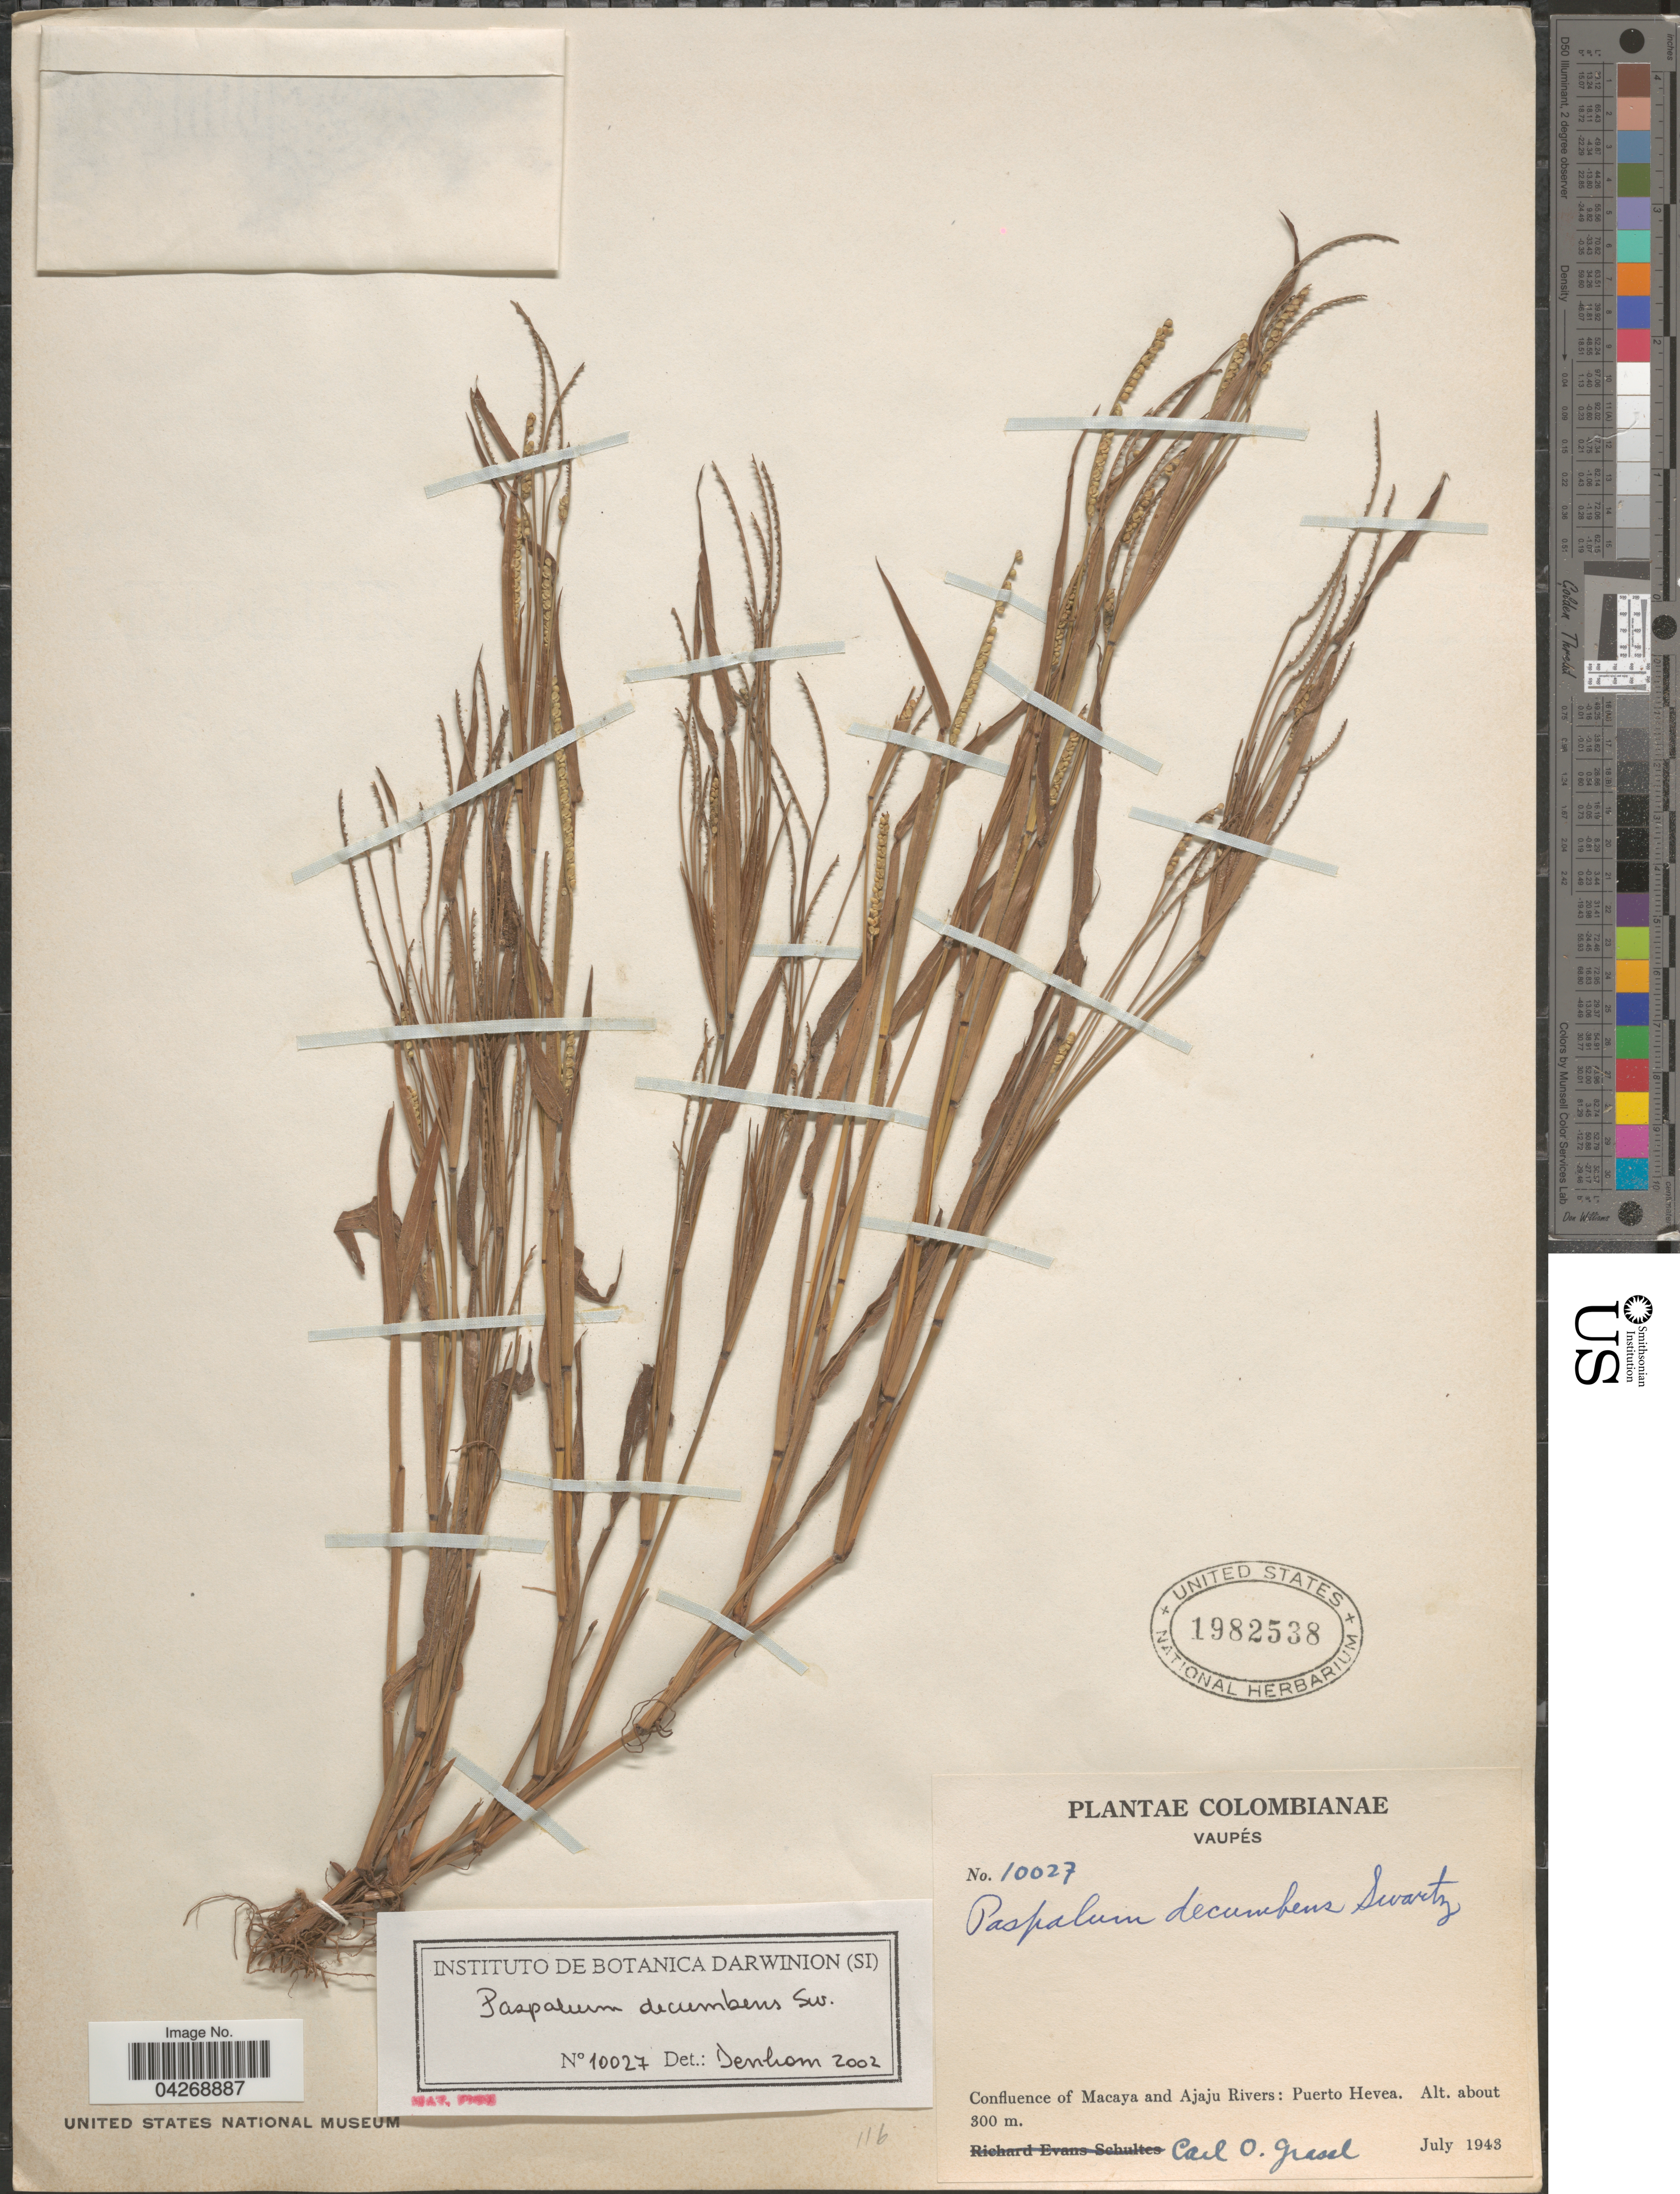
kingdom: Plantae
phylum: Tracheophyta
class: Liliopsida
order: Poales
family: Poaceae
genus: Paspalum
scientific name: Paspalum decumbens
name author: Sw.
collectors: C. Grassl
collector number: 10027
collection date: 1943-07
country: Colombia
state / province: Vaupés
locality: Vaupés. Confluence of Macaya and Ajaju Rivers: Puerto Hevea.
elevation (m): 300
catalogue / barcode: US 1982538